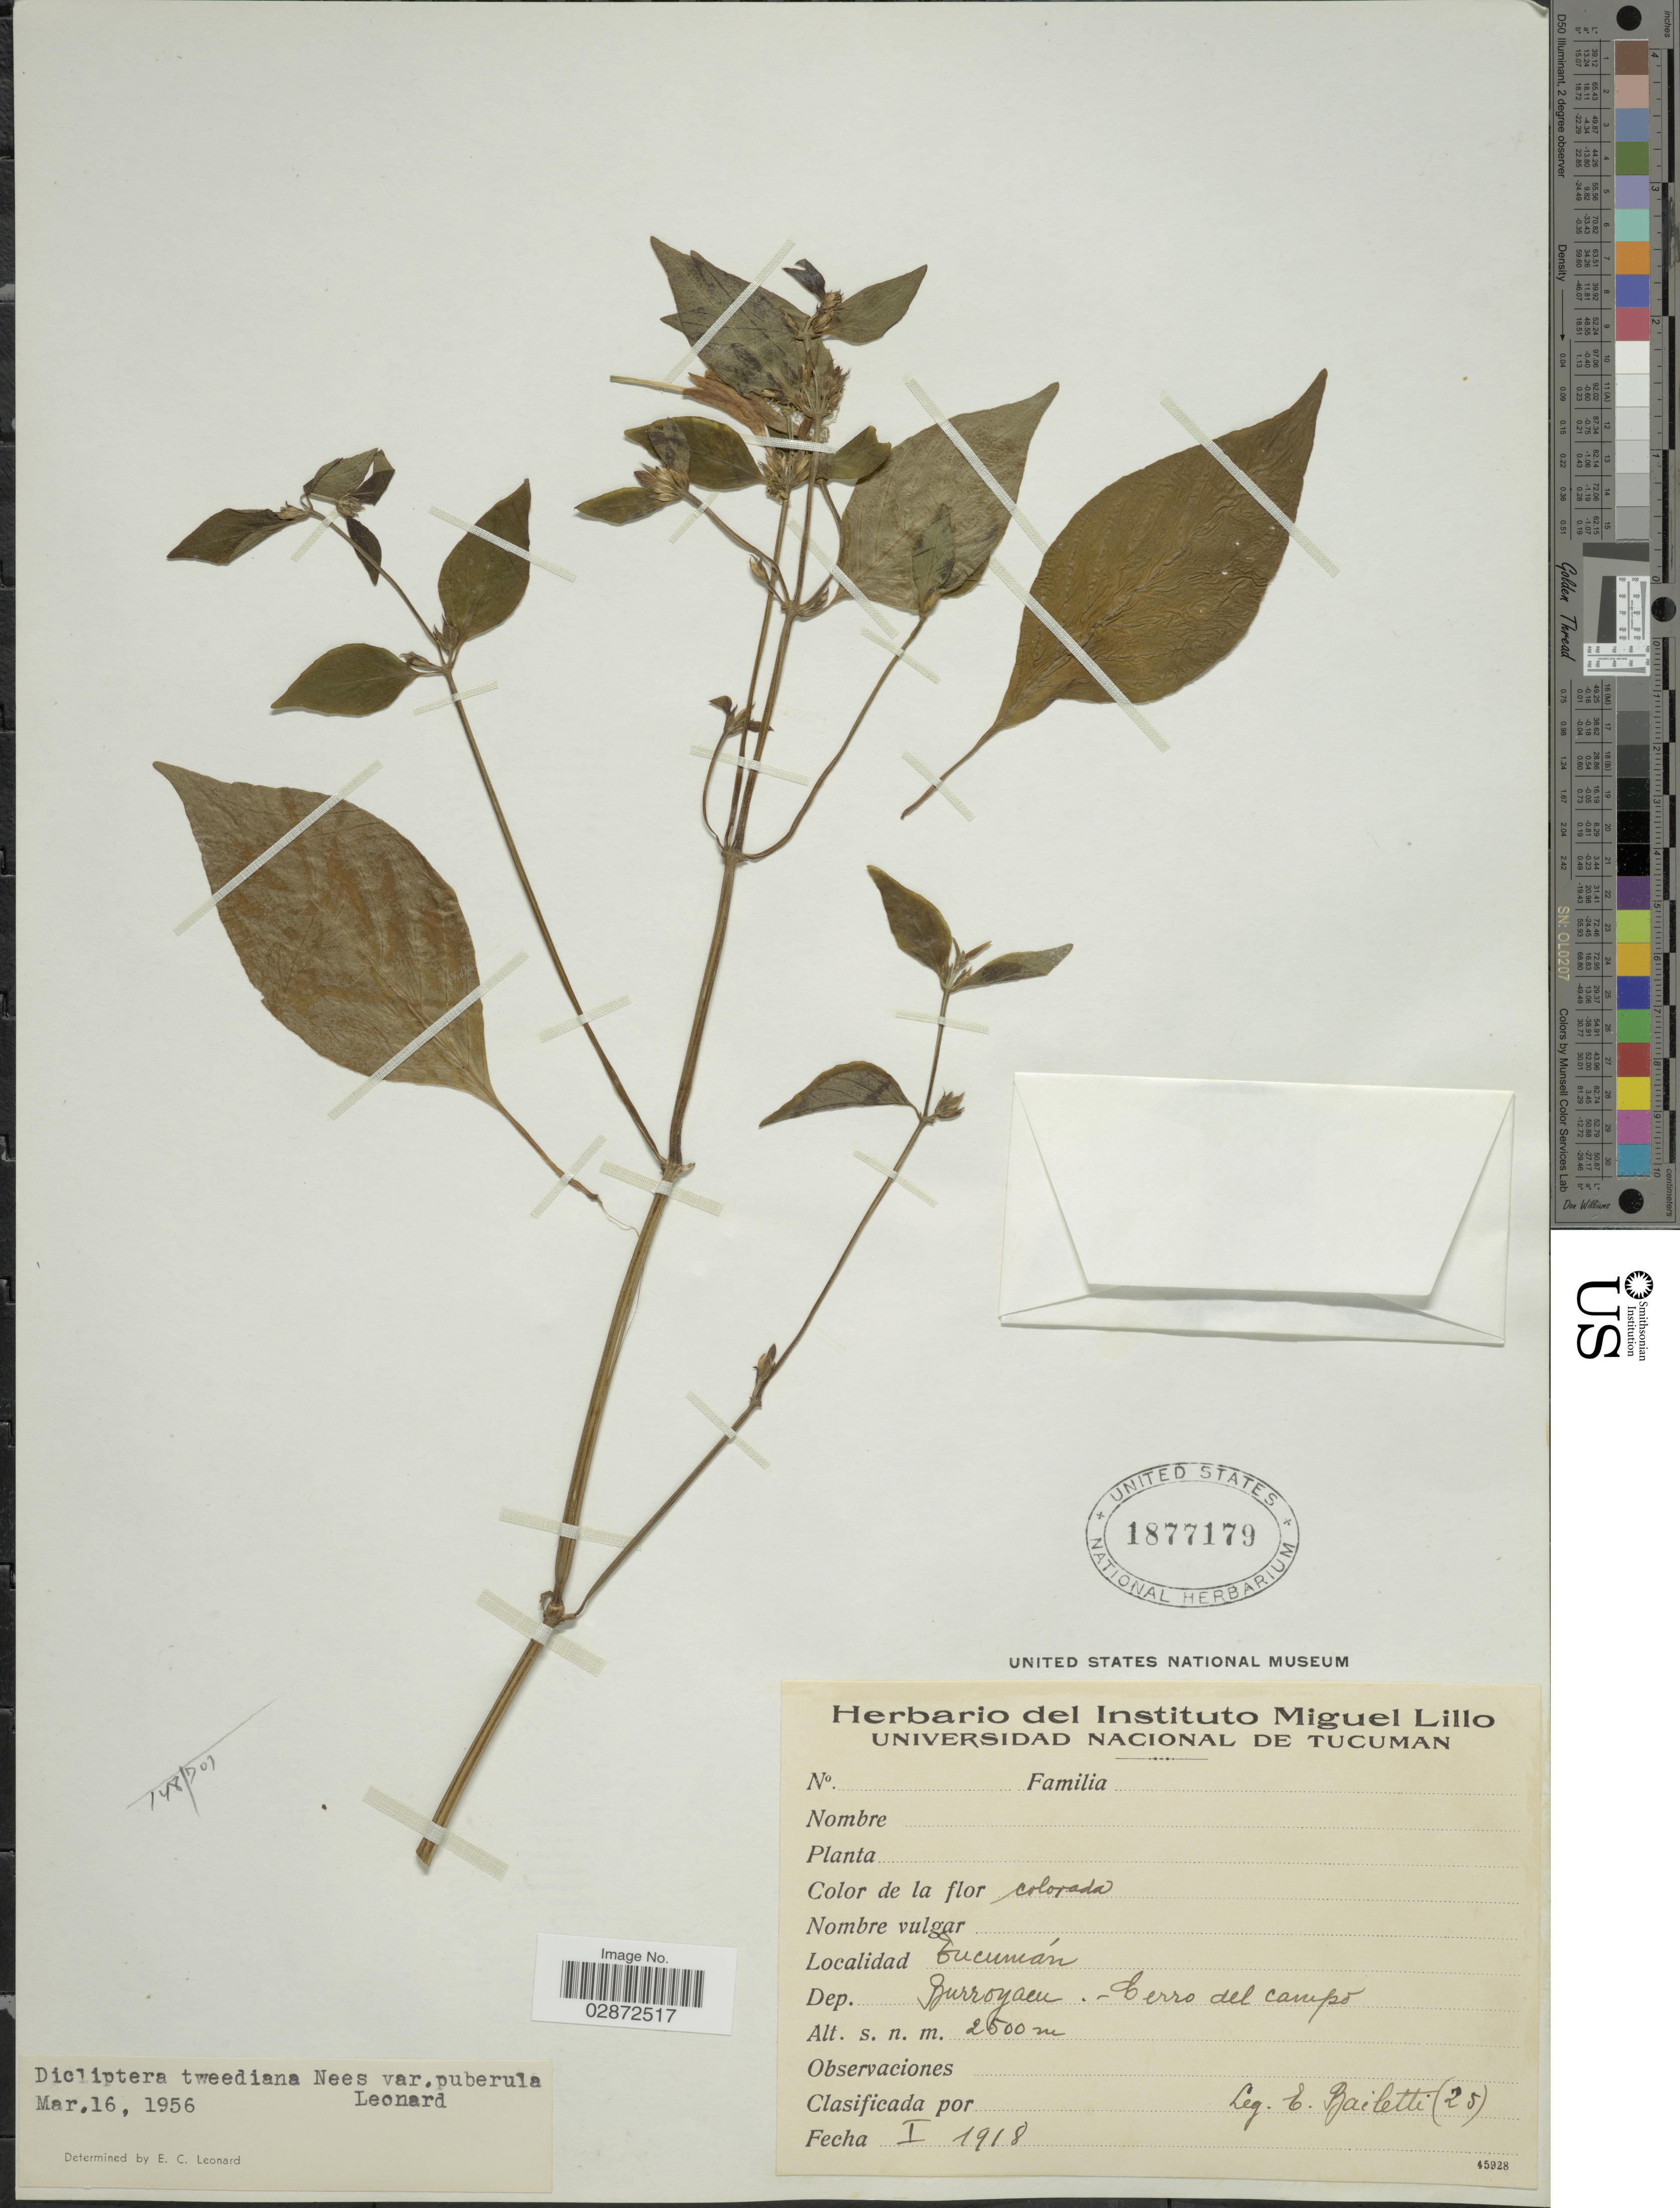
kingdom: Plantae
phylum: Tracheophyta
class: Magnoliopsida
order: Lamiales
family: Acanthaceae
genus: Dicliptera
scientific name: Dicliptera squarrosa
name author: Nees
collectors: E. Bailetti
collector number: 25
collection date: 1918-01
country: Argentina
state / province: Tucuman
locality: Tucumán. Dep. Burroyacu - Cerro del campo.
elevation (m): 2500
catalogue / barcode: US 1877179